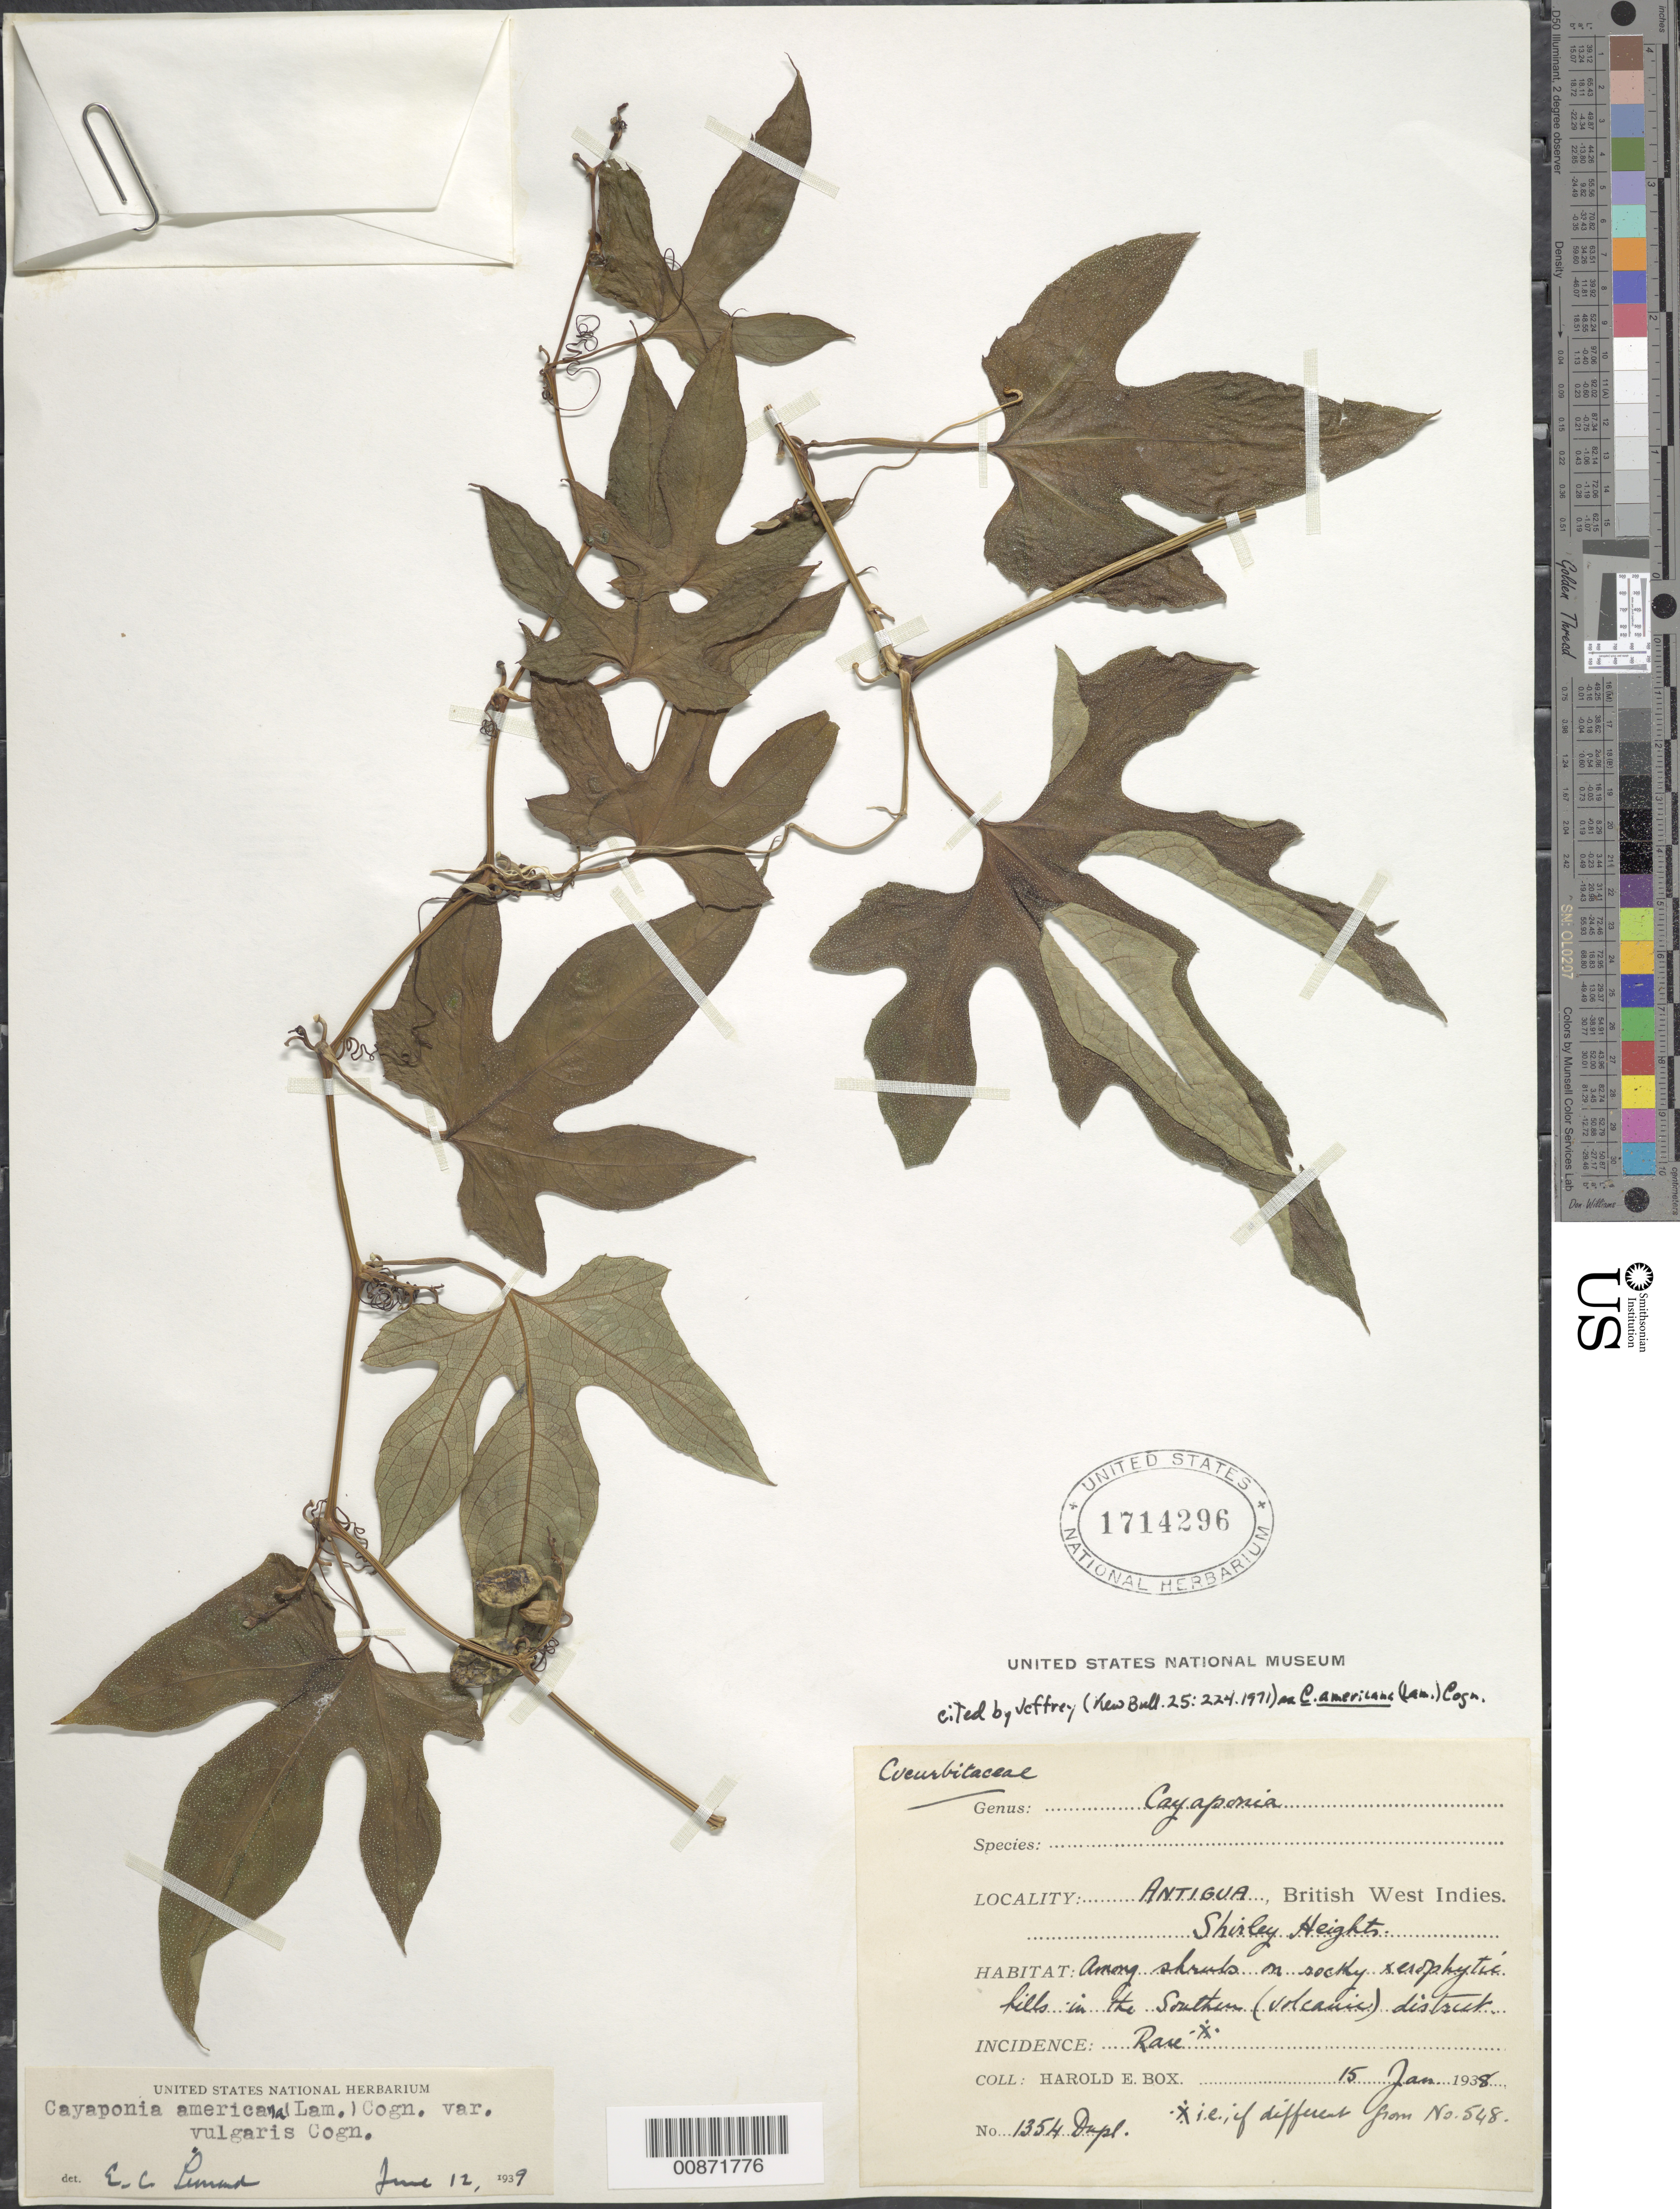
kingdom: Plantae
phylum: Tracheophyta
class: Magnoliopsida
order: Cucurbitales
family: Cucurbitaceae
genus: Cayaponia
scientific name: Cayaponia americana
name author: (Lam.) Cogn.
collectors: H. E. Box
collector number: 1354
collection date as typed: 15 Jan 1938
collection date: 1938-01-15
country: Antigua and Barbuda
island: Leeward Is.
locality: Shirley Heights. In the southern (volcanic) district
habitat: Among shrubs on rocky xerophytic hills in volcanic area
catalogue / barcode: US 1714296